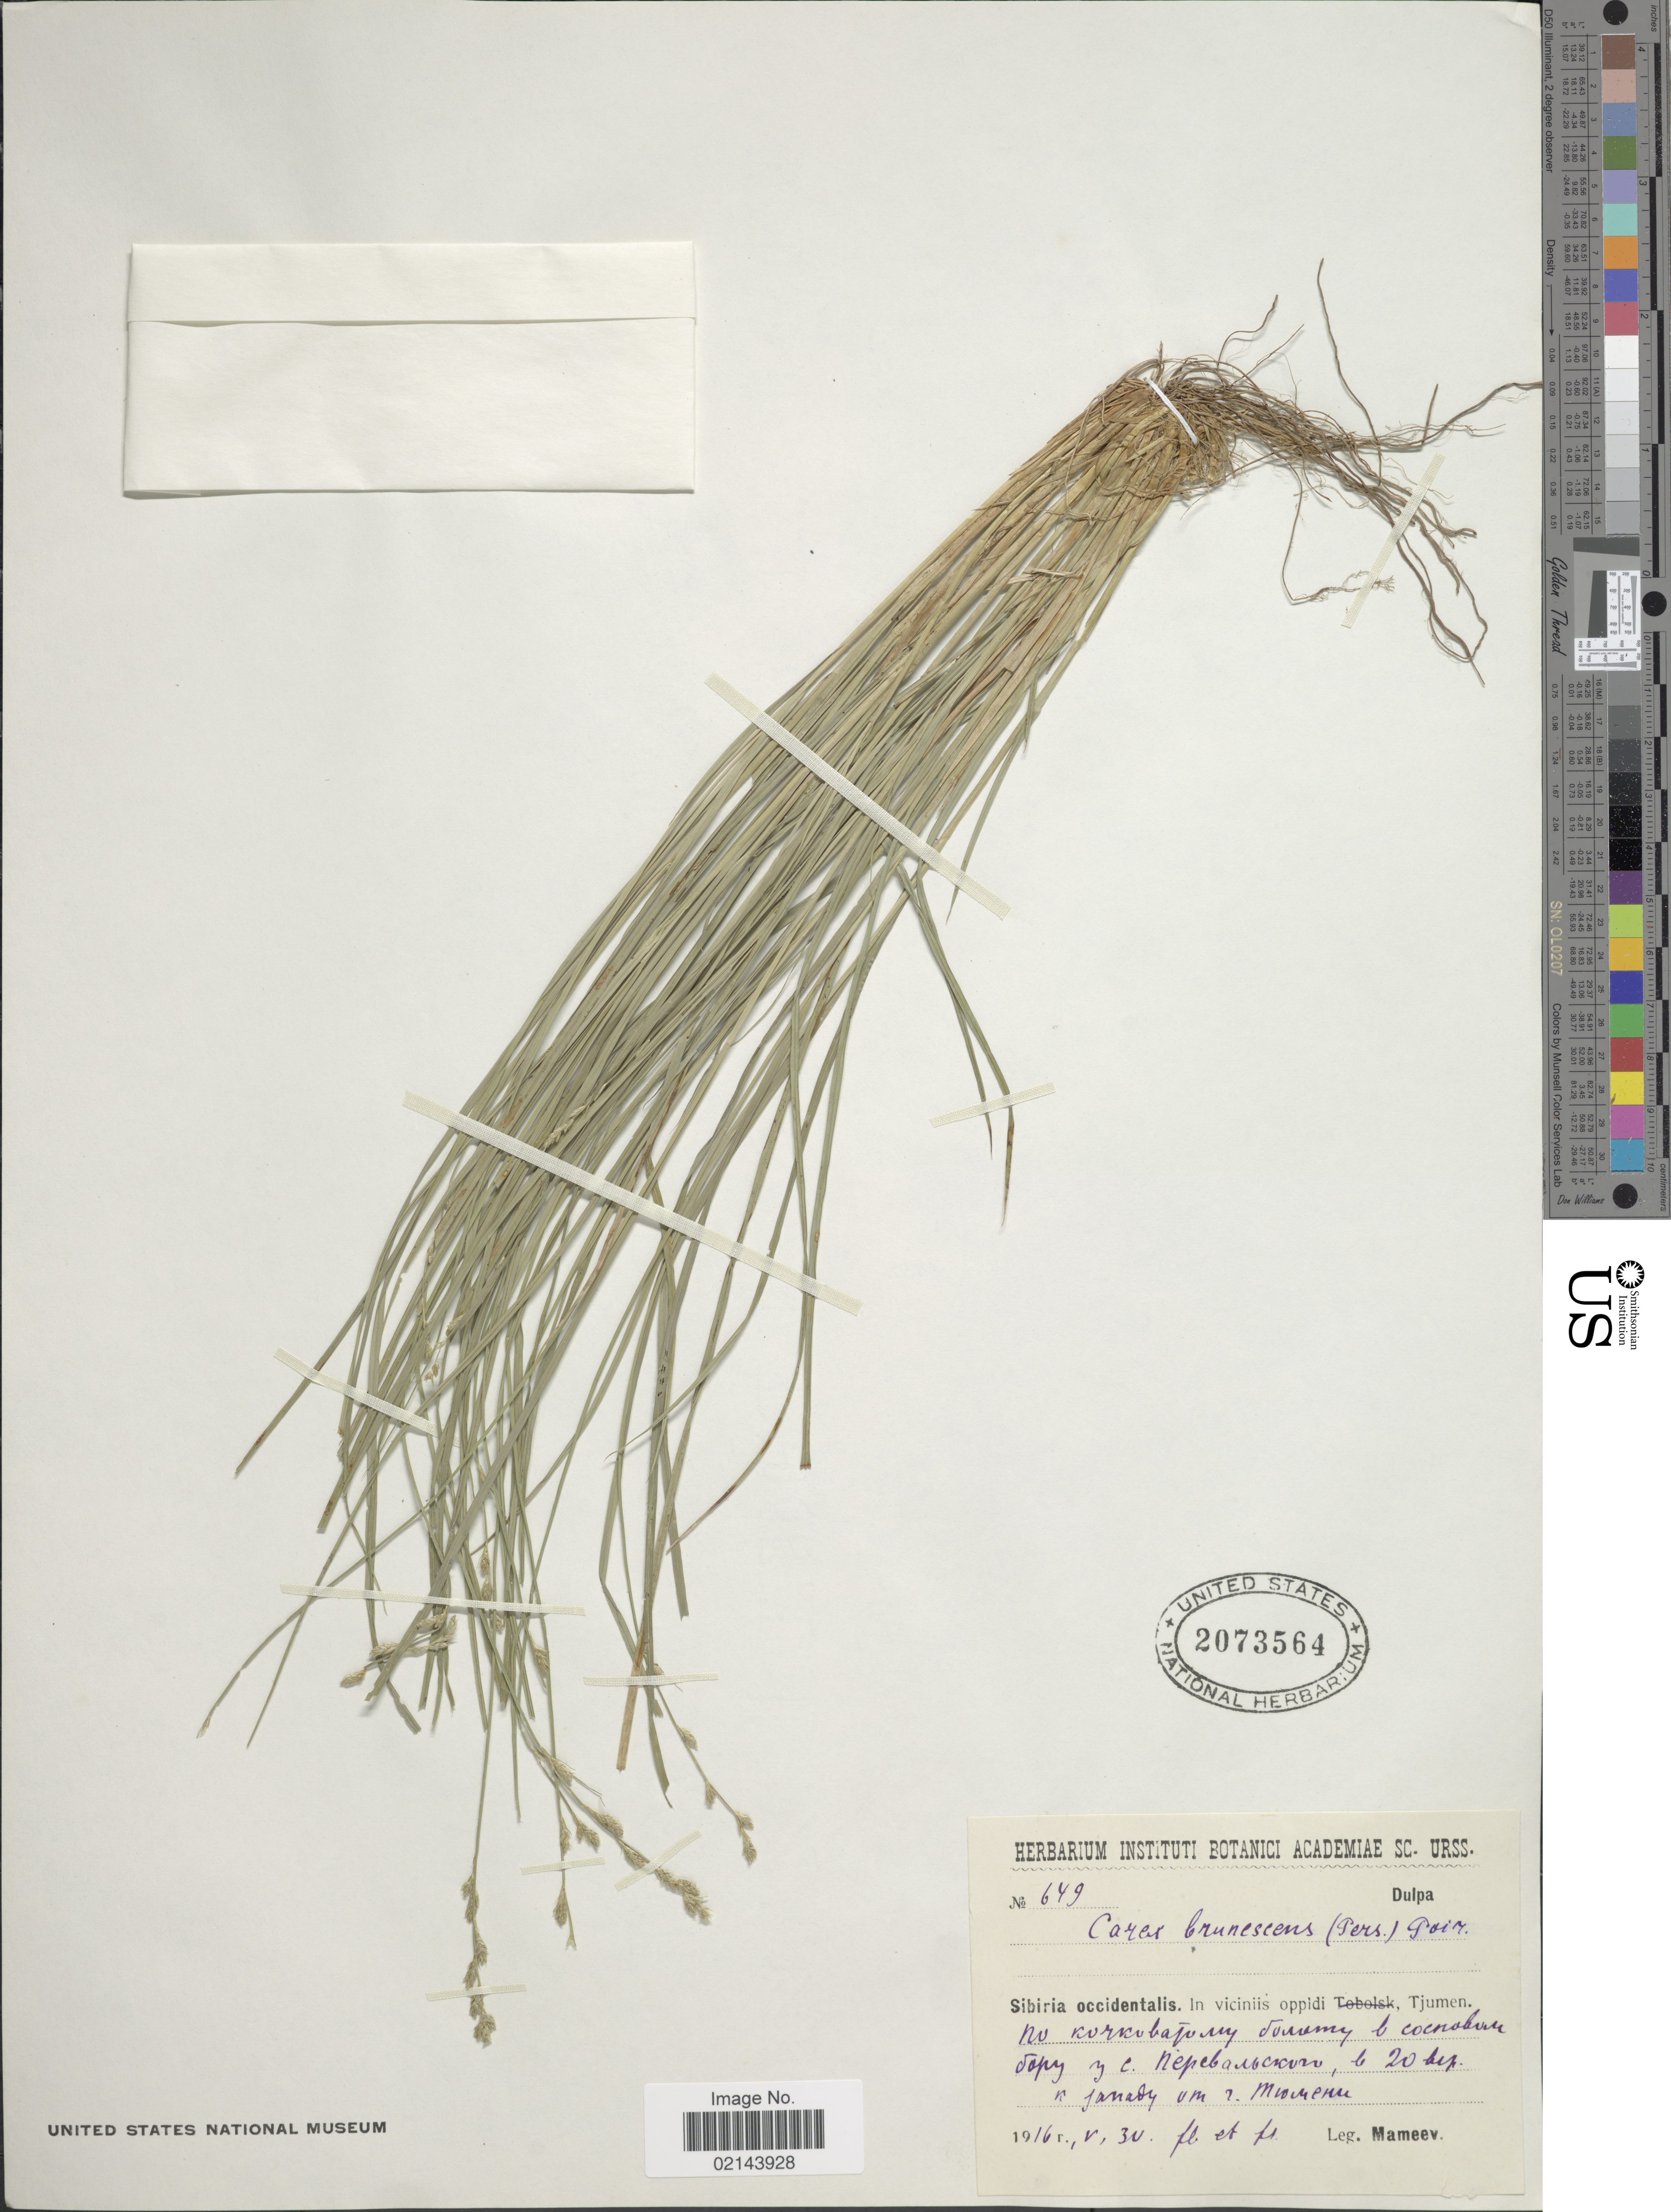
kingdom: Plantae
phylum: Tracheophyta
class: Liliopsida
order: Poales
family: Cyperaceae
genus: Carex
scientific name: Carex brunnescens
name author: (Pers.) Poir.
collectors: Mameev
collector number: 649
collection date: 1916-05-30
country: Russian Federation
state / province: Tyumen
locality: Sibiria occidentalis. In viciniis oppidi, Tjumen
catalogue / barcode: US 2073564